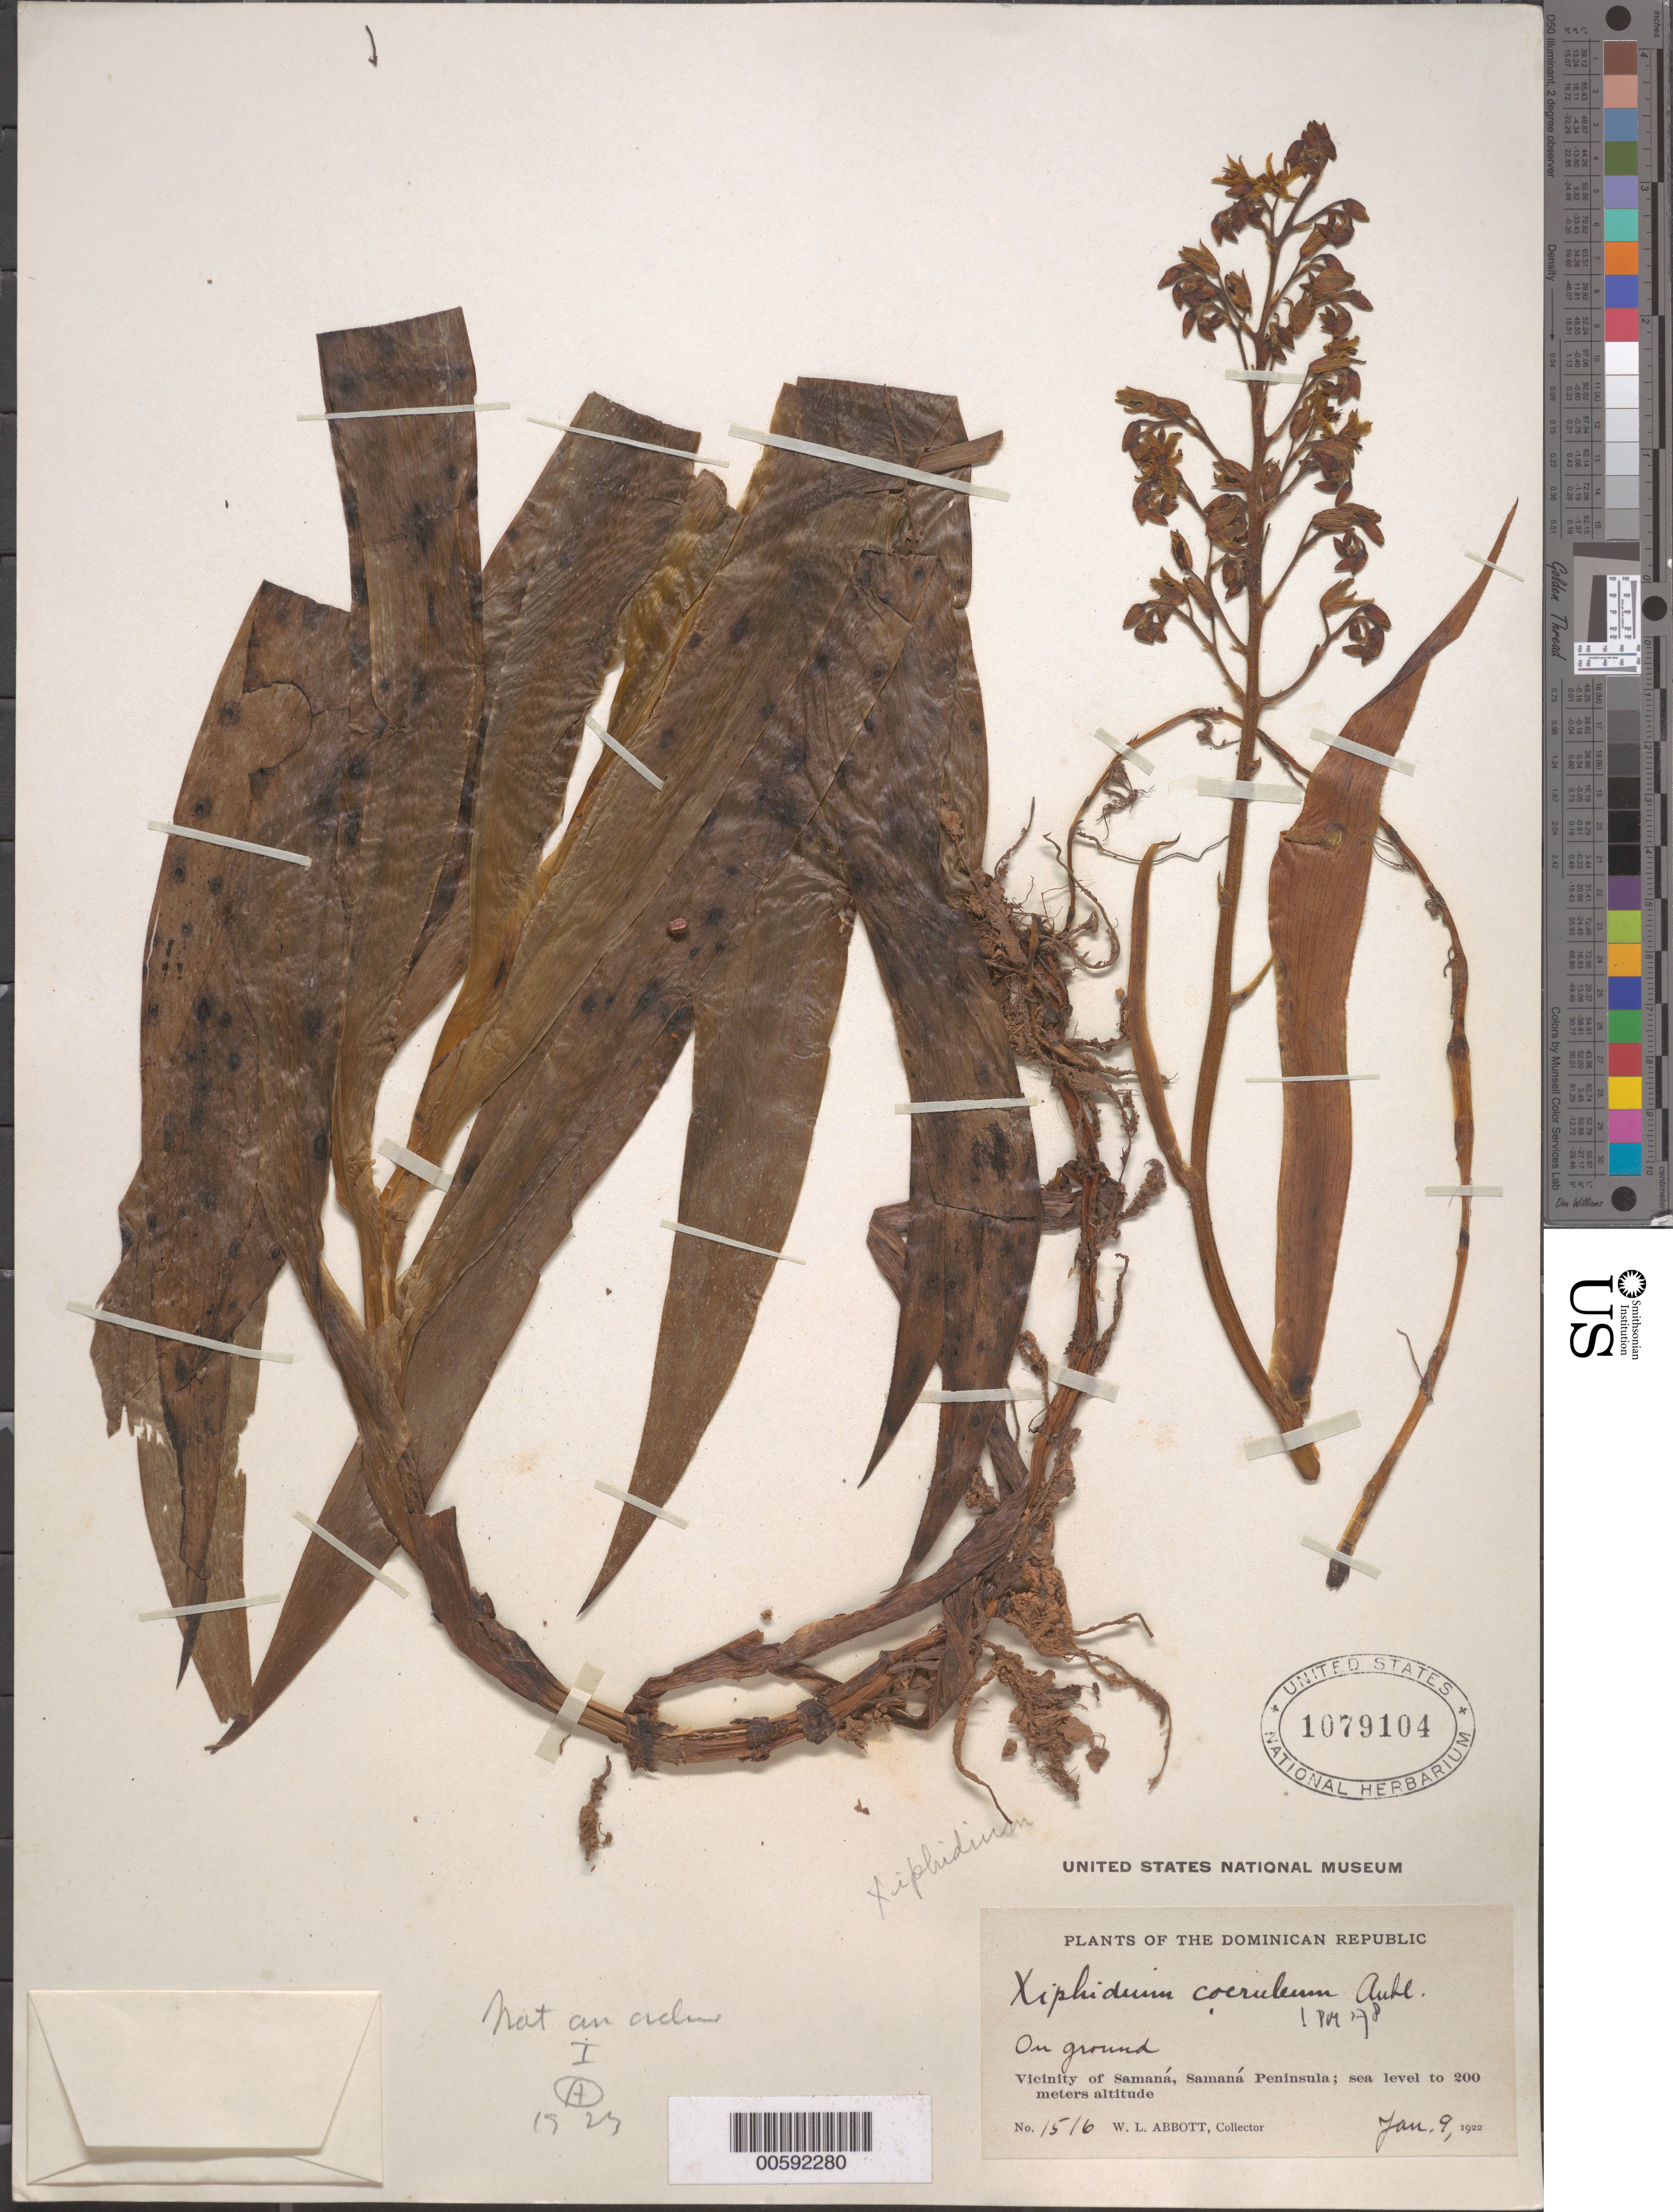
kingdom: Plantae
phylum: Tracheophyta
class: Liliopsida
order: Commelinales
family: Haemodoraceae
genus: Xiphidium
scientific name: Xiphidium caeruleum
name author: Aubl.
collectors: W. L. Abbott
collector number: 1516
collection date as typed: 09 Jan 1922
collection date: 1922-01-09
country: Dominican Republic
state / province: Samaná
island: Hispaniola Island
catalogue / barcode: US 1079104